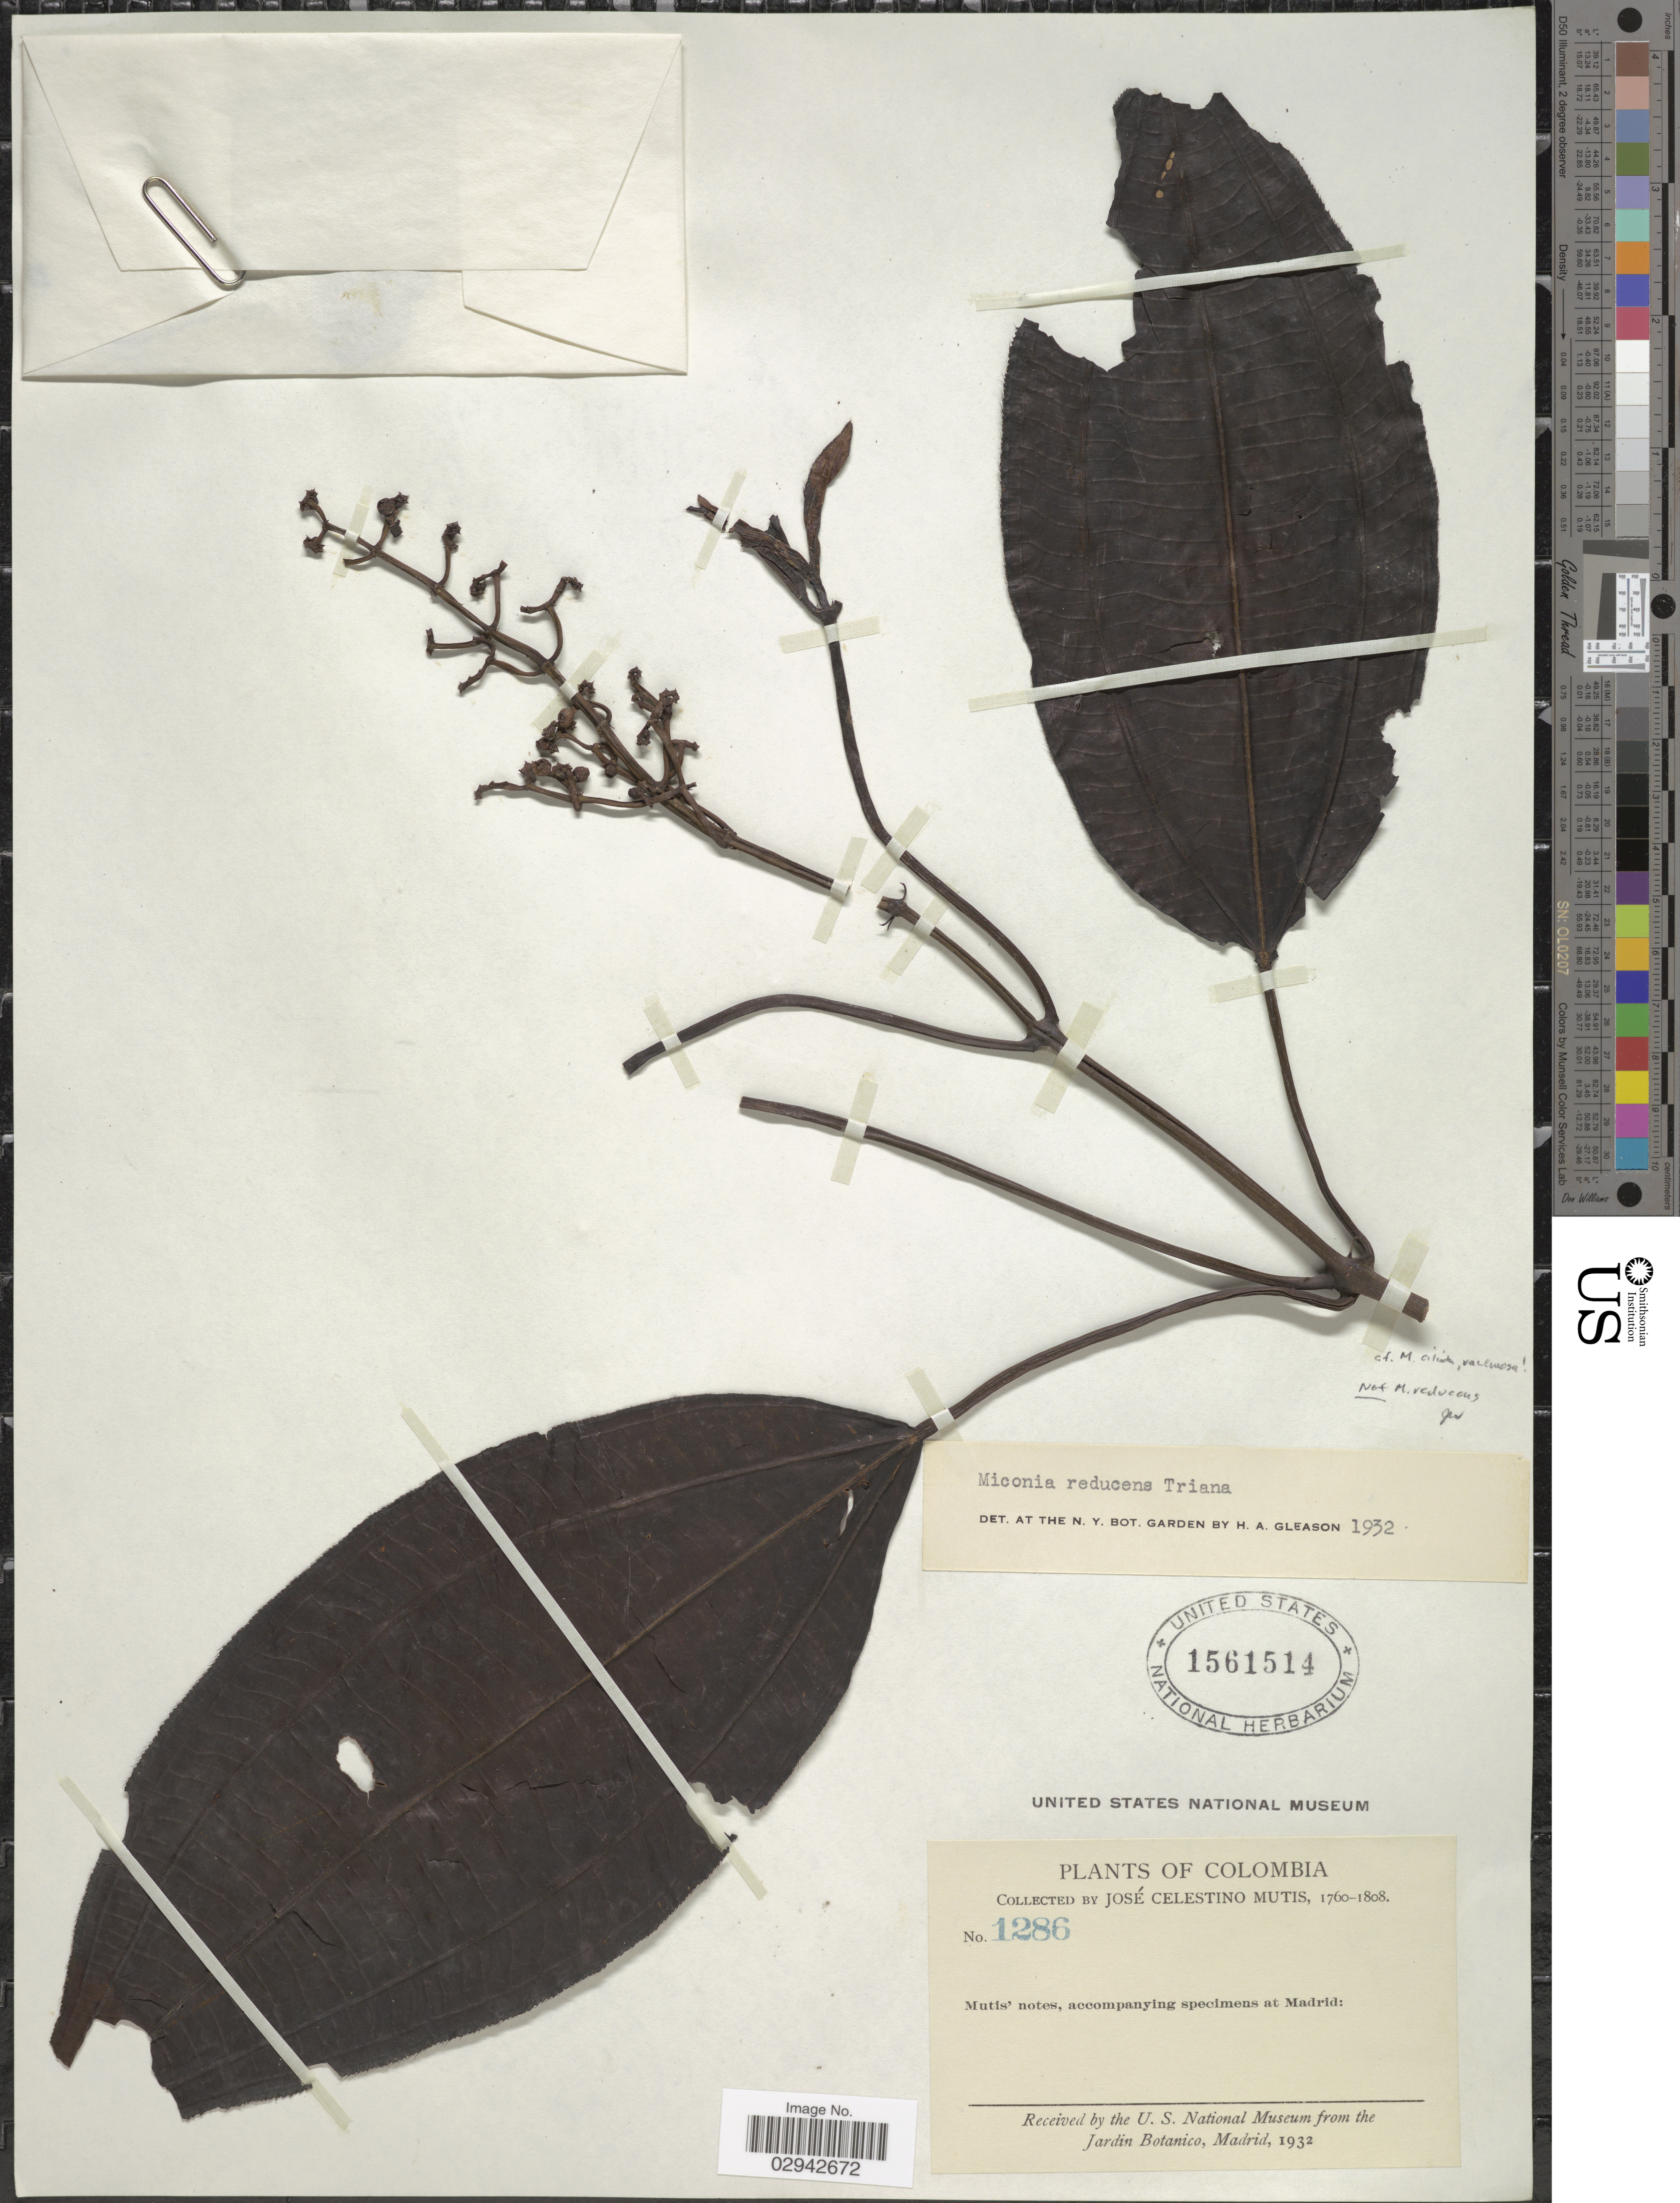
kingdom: Plantae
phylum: Tracheophyta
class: Magnoliopsida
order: Myrtales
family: Melastomataceae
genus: Miconia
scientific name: Miconia reducens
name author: Triana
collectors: J. C. B. Mutis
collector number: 1286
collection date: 1760/1808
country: Colombia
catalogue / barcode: US 1561514